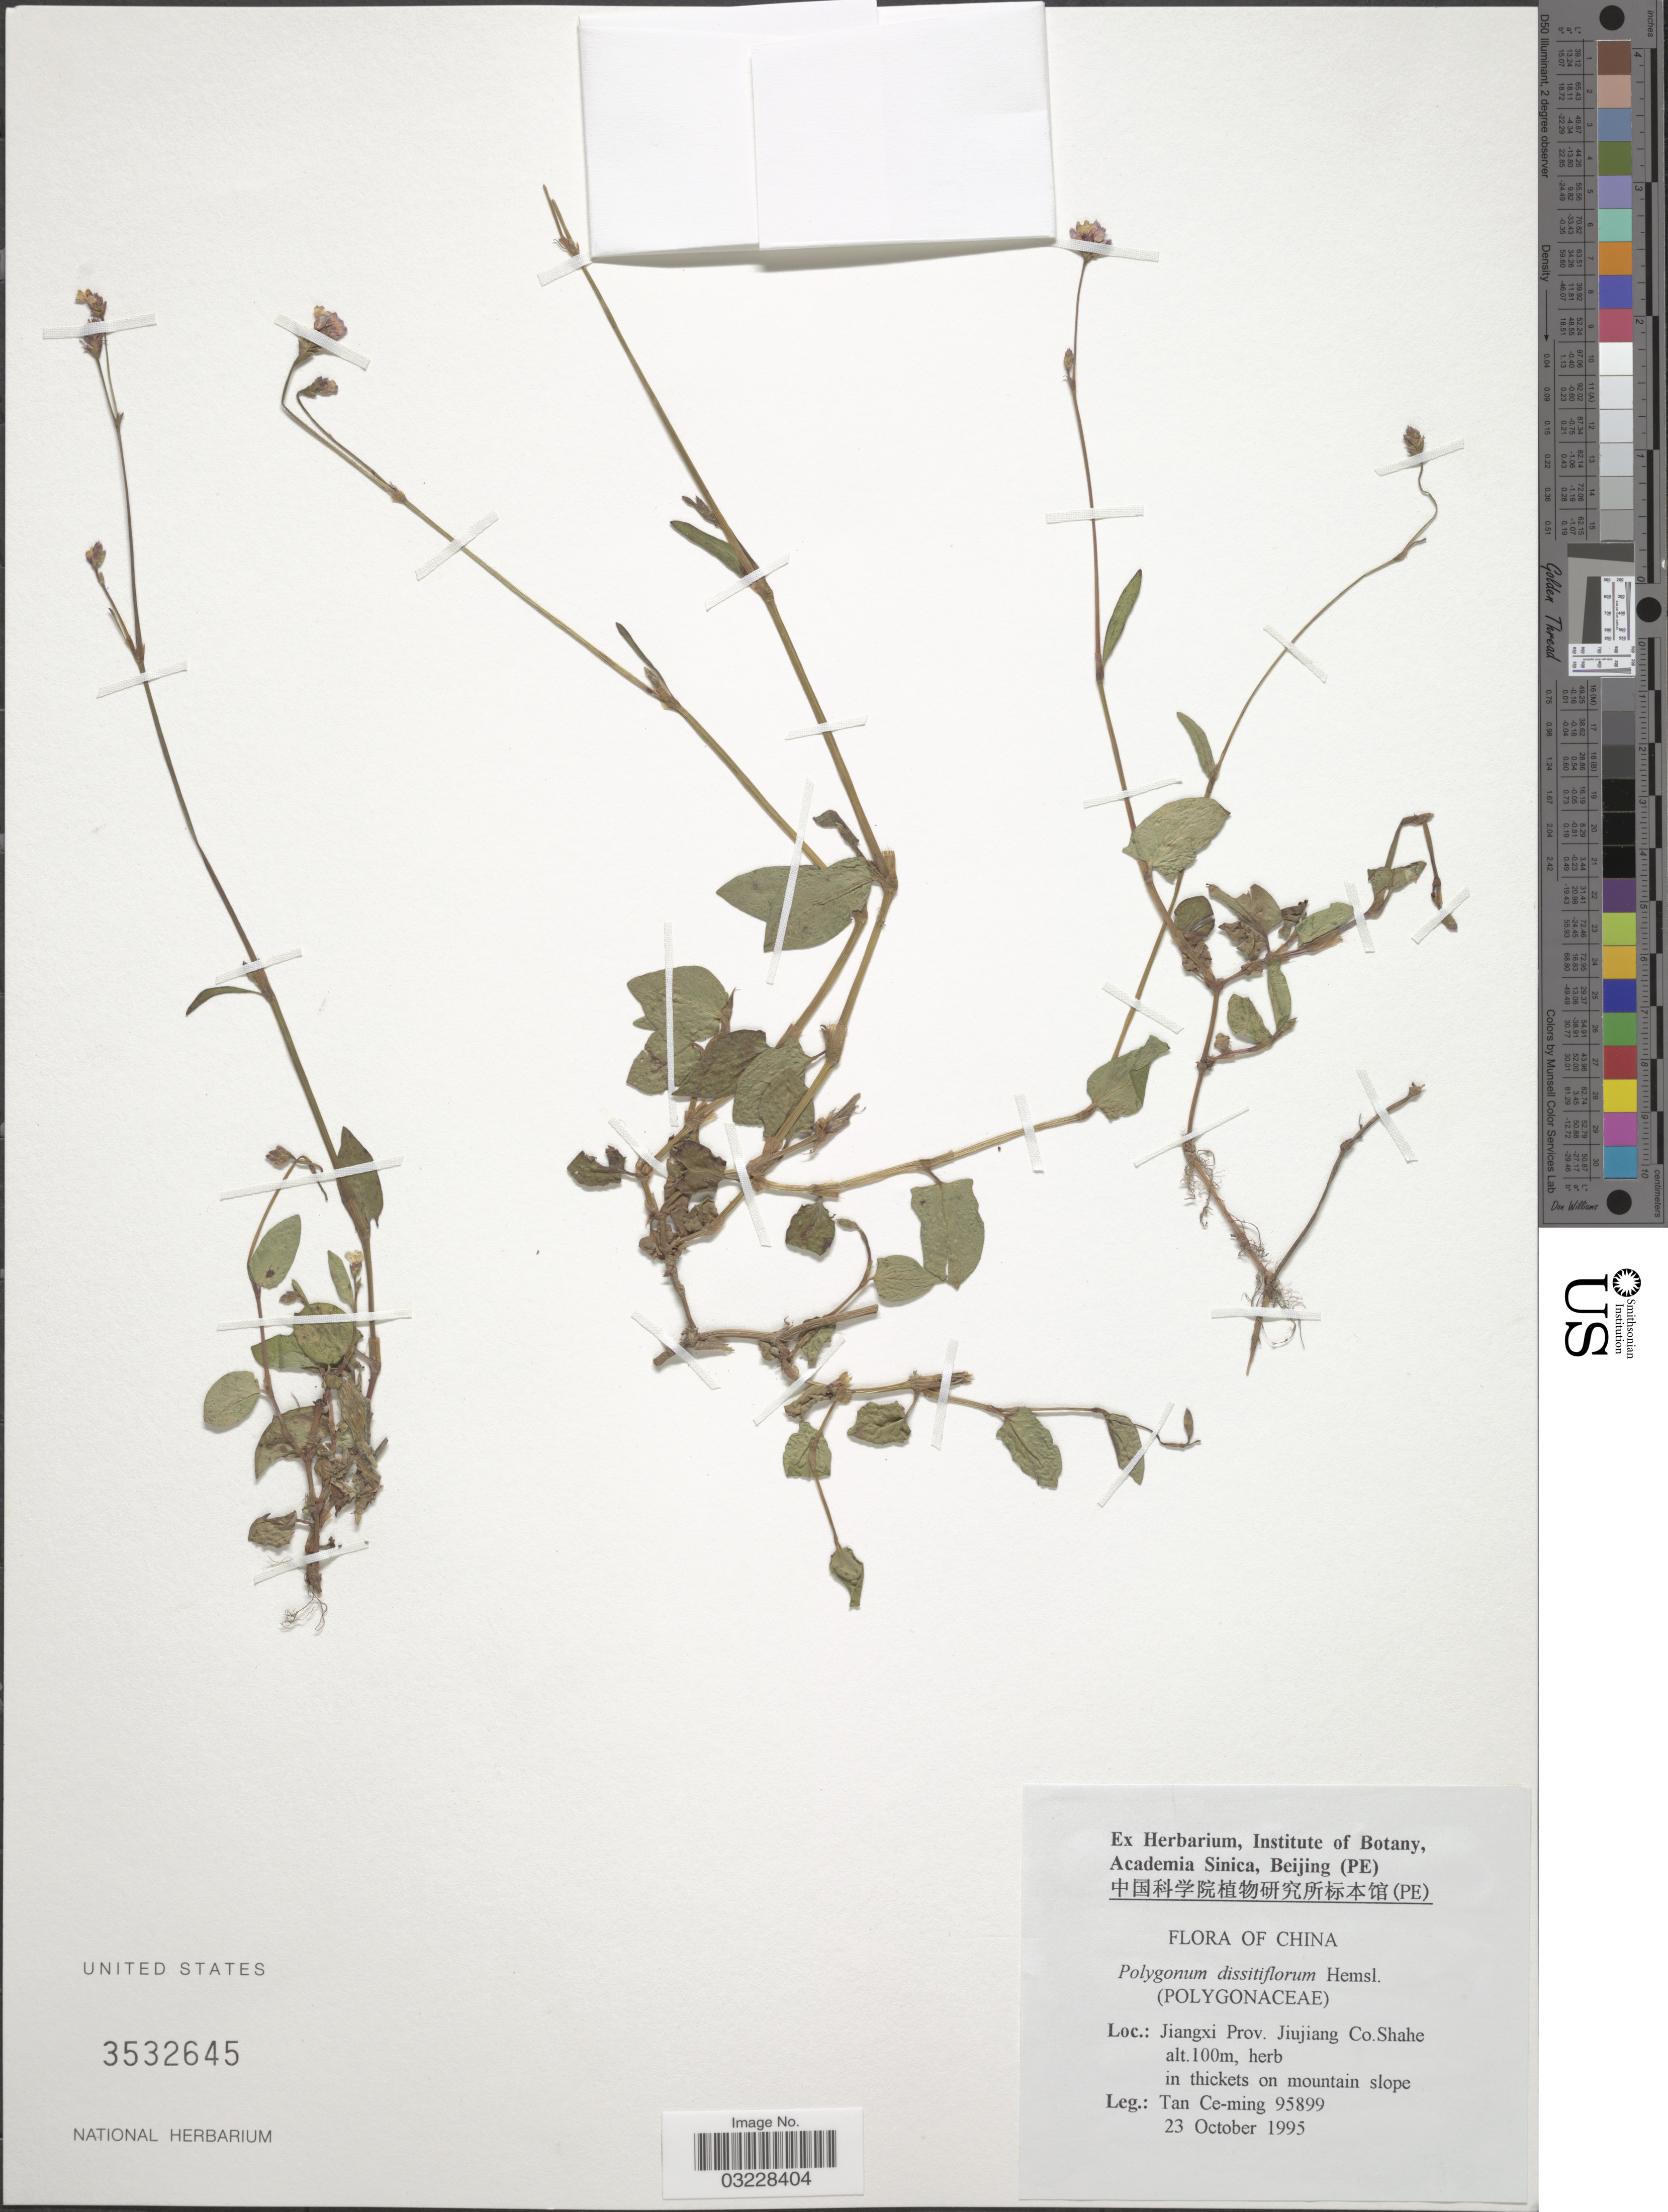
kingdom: Plantae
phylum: Tracheophyta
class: Magnoliopsida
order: Caryophyllales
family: Polygonaceae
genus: Polygonum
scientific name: Polygonum dissitiflorum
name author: Hemsl.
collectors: Tan Ce-Ming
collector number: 95899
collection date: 1995-10-23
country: China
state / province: Jiangxi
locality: Jiujiang Co. Shahe.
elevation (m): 100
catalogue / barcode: US 3532645